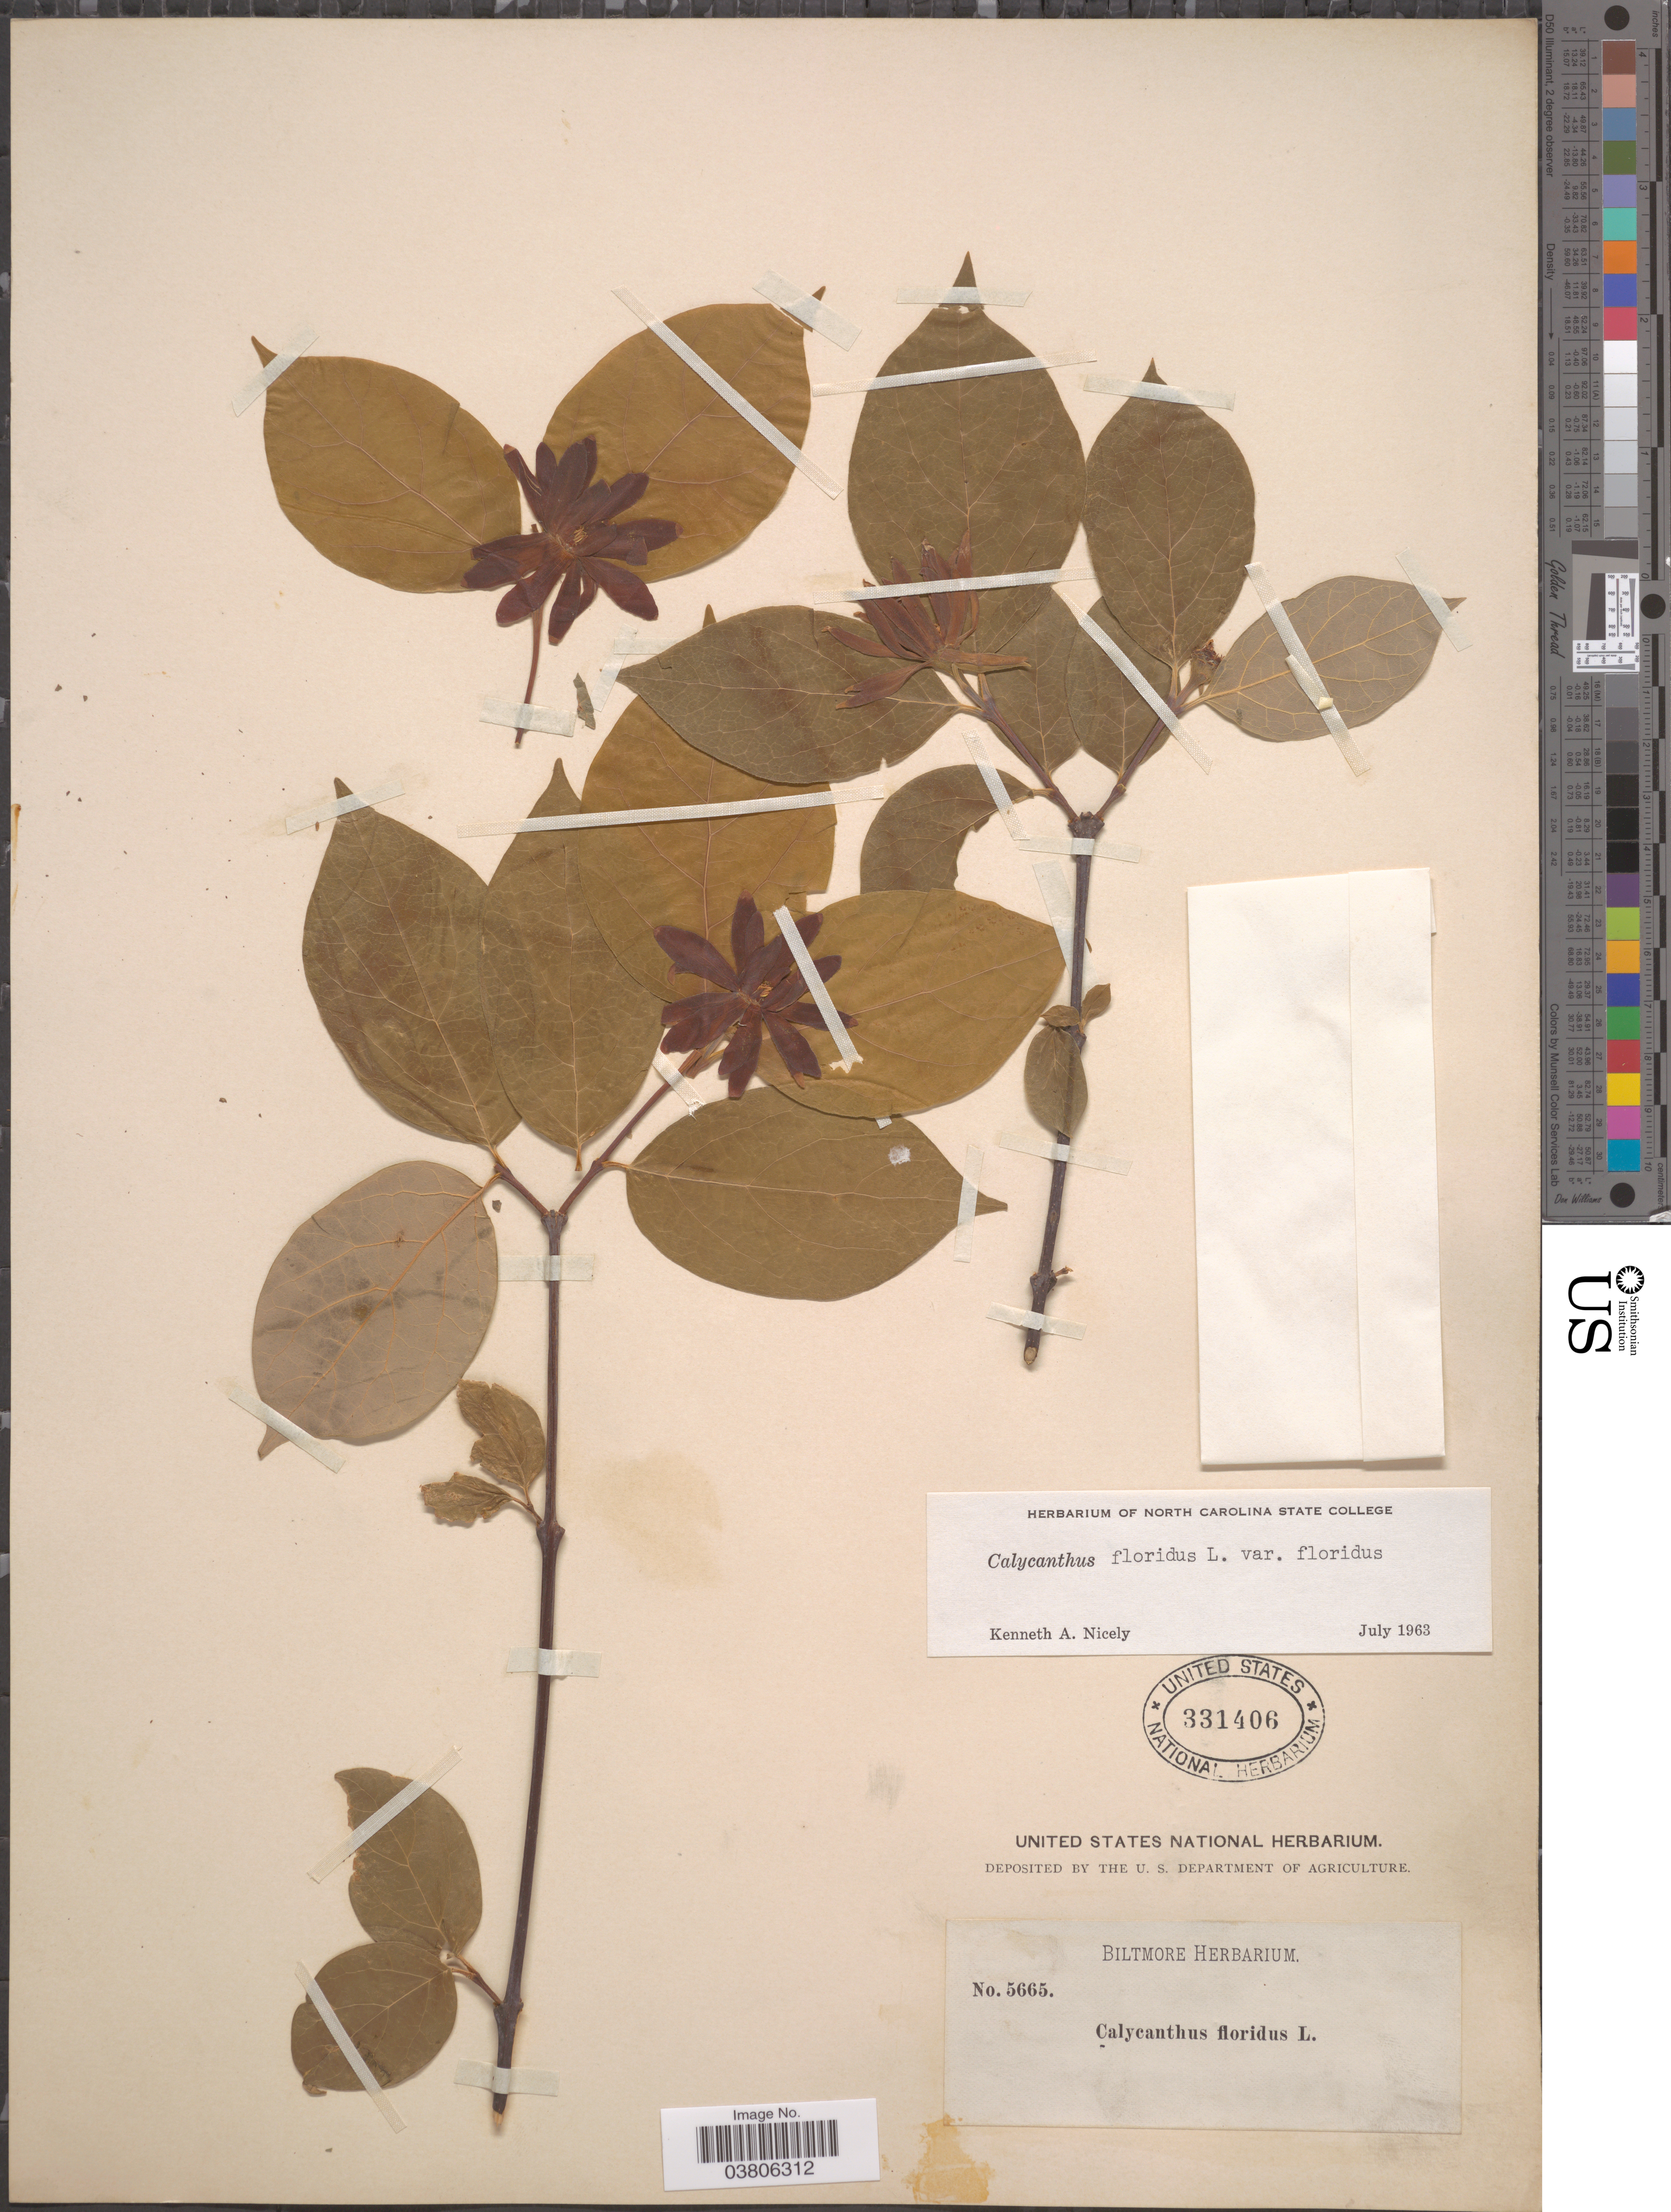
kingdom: Plantae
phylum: Tracheophyta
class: Magnoliopsida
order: Laurales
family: Calycanthaceae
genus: Calycanthus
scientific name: Calycanthus floridus var. laevigatus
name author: (Willd.) Torr. & A. Gray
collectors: ex herb. Biltmore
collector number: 5665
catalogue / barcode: US 331406